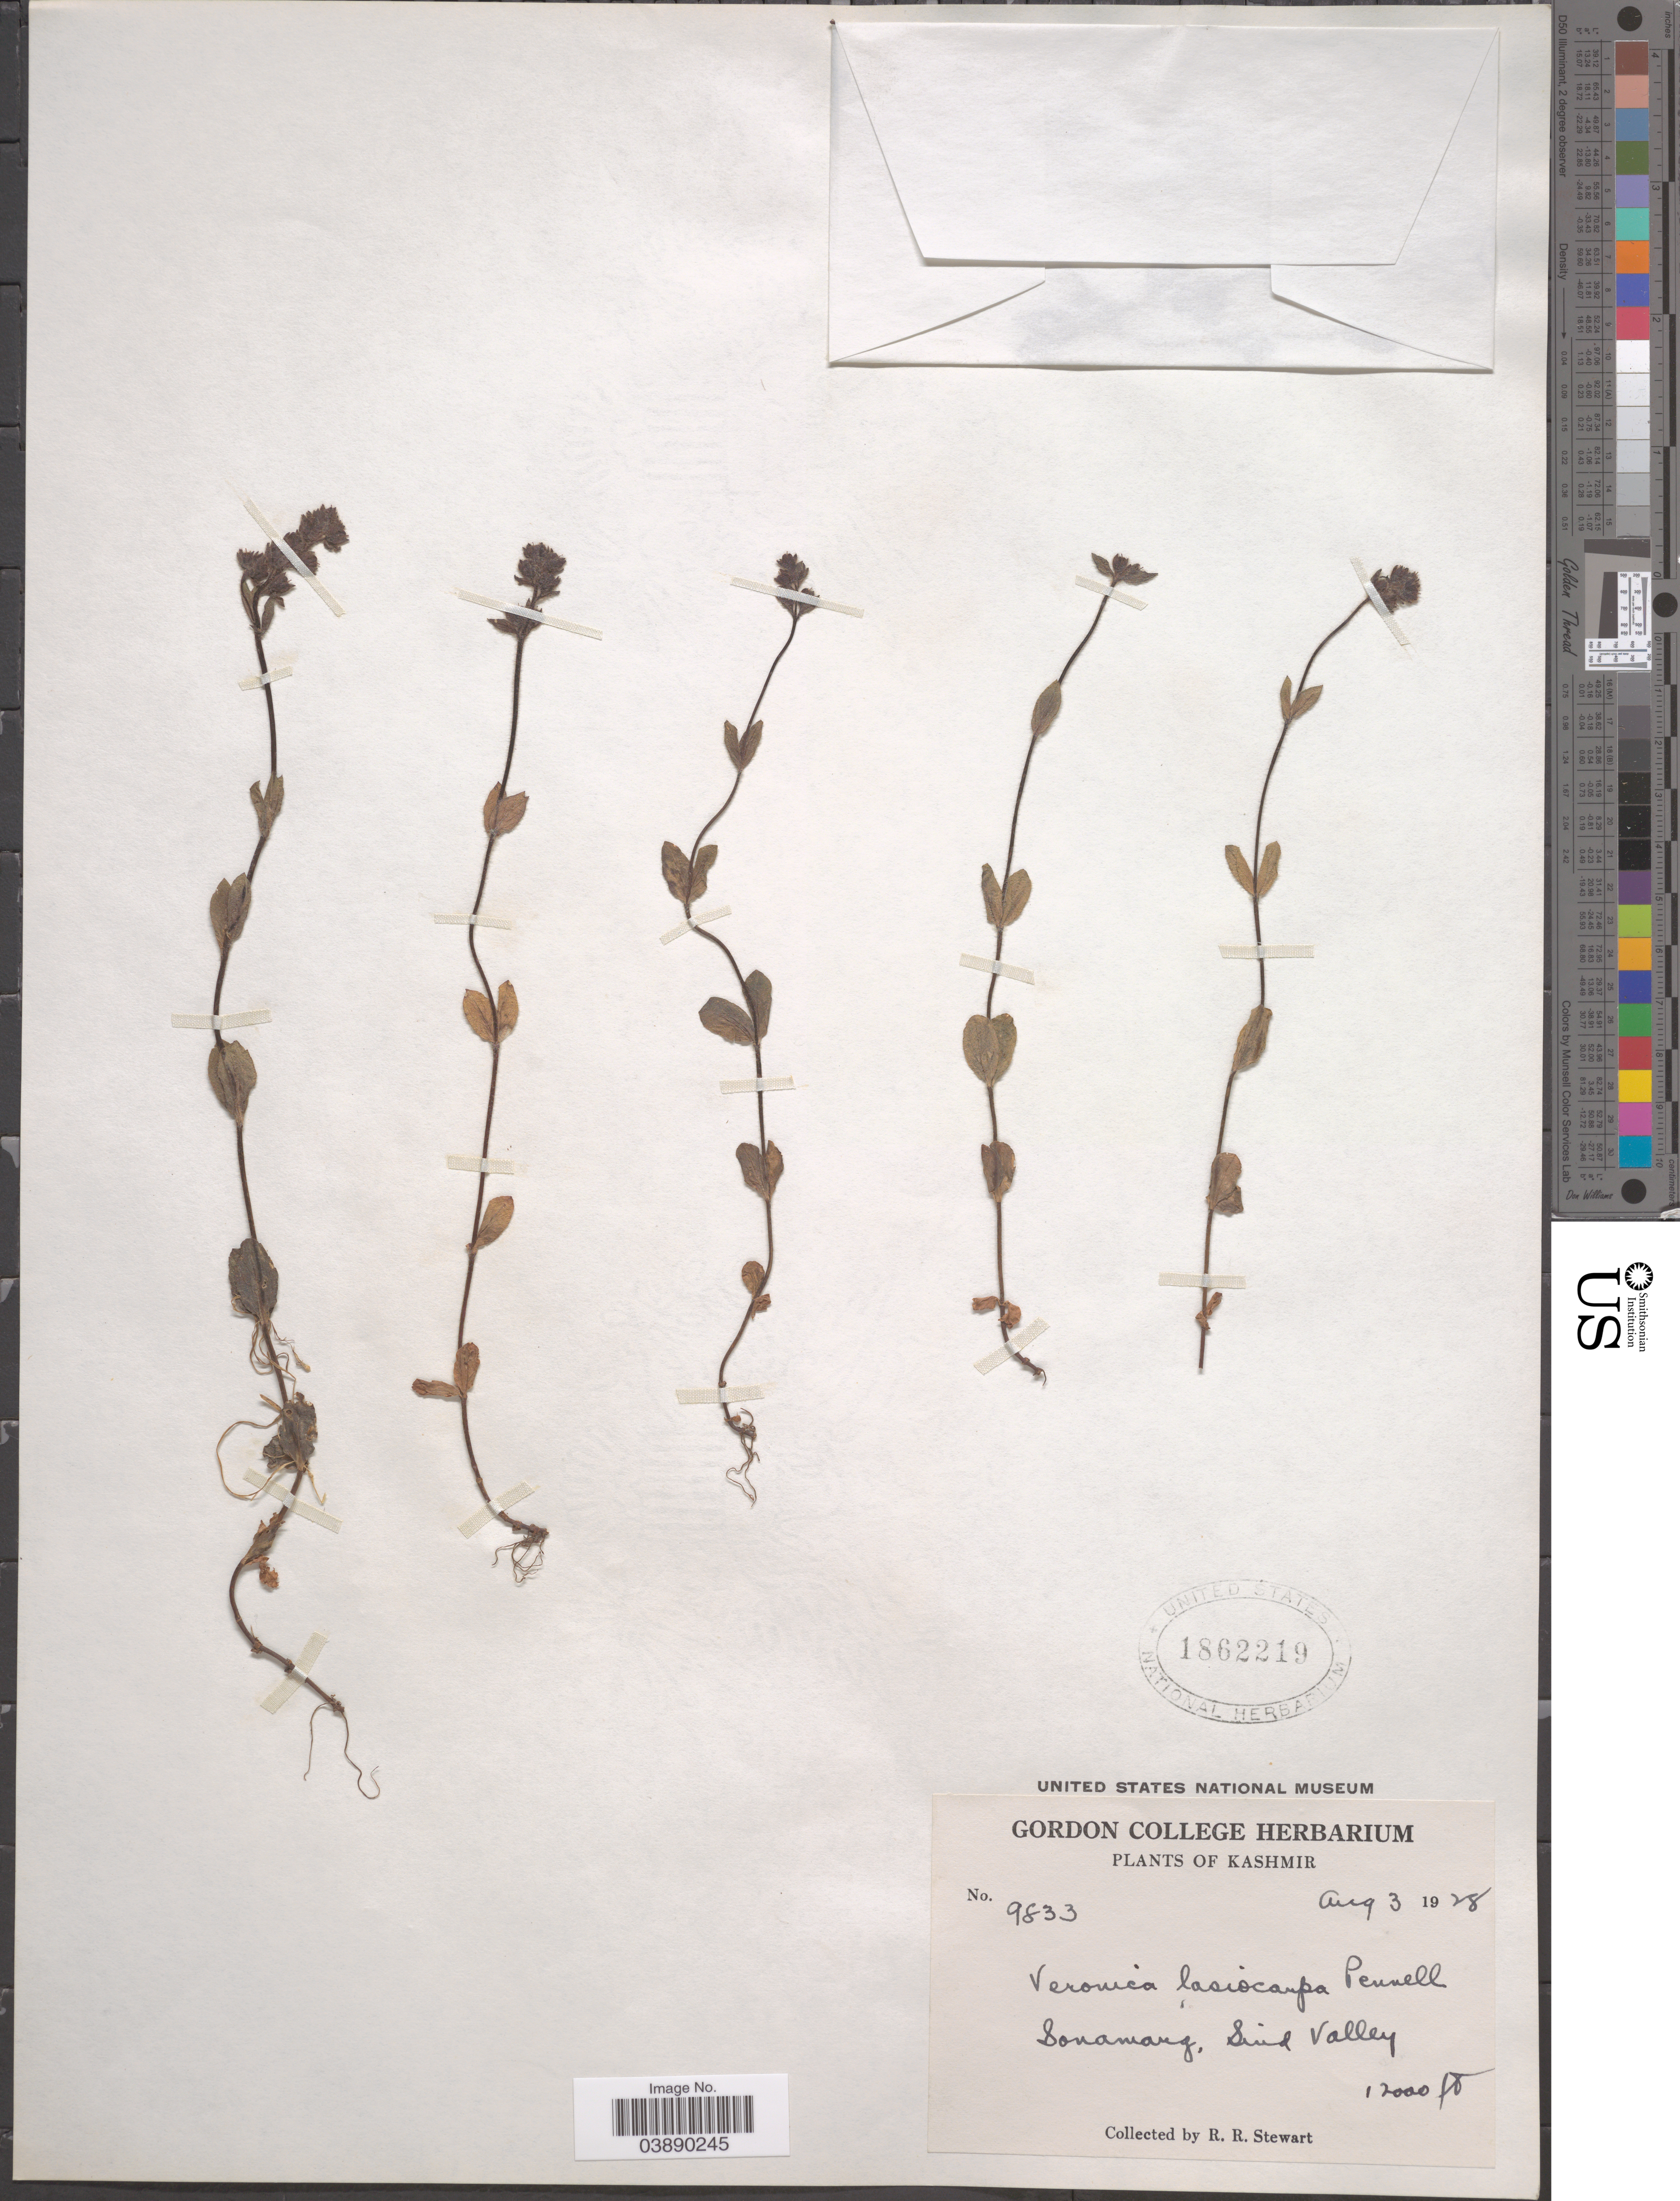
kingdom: Plantae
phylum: Tracheophyta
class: Magnoliopsida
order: Lamiales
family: Plantaginaceae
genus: Veronica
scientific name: Veronica lasiocarpa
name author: Pennell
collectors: R. Stewart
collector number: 9833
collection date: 1928-08-03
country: India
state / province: Jammu and Kashmir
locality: Kashmir. Sonamarg, Sind Valley.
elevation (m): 3658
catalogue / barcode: US 1862219